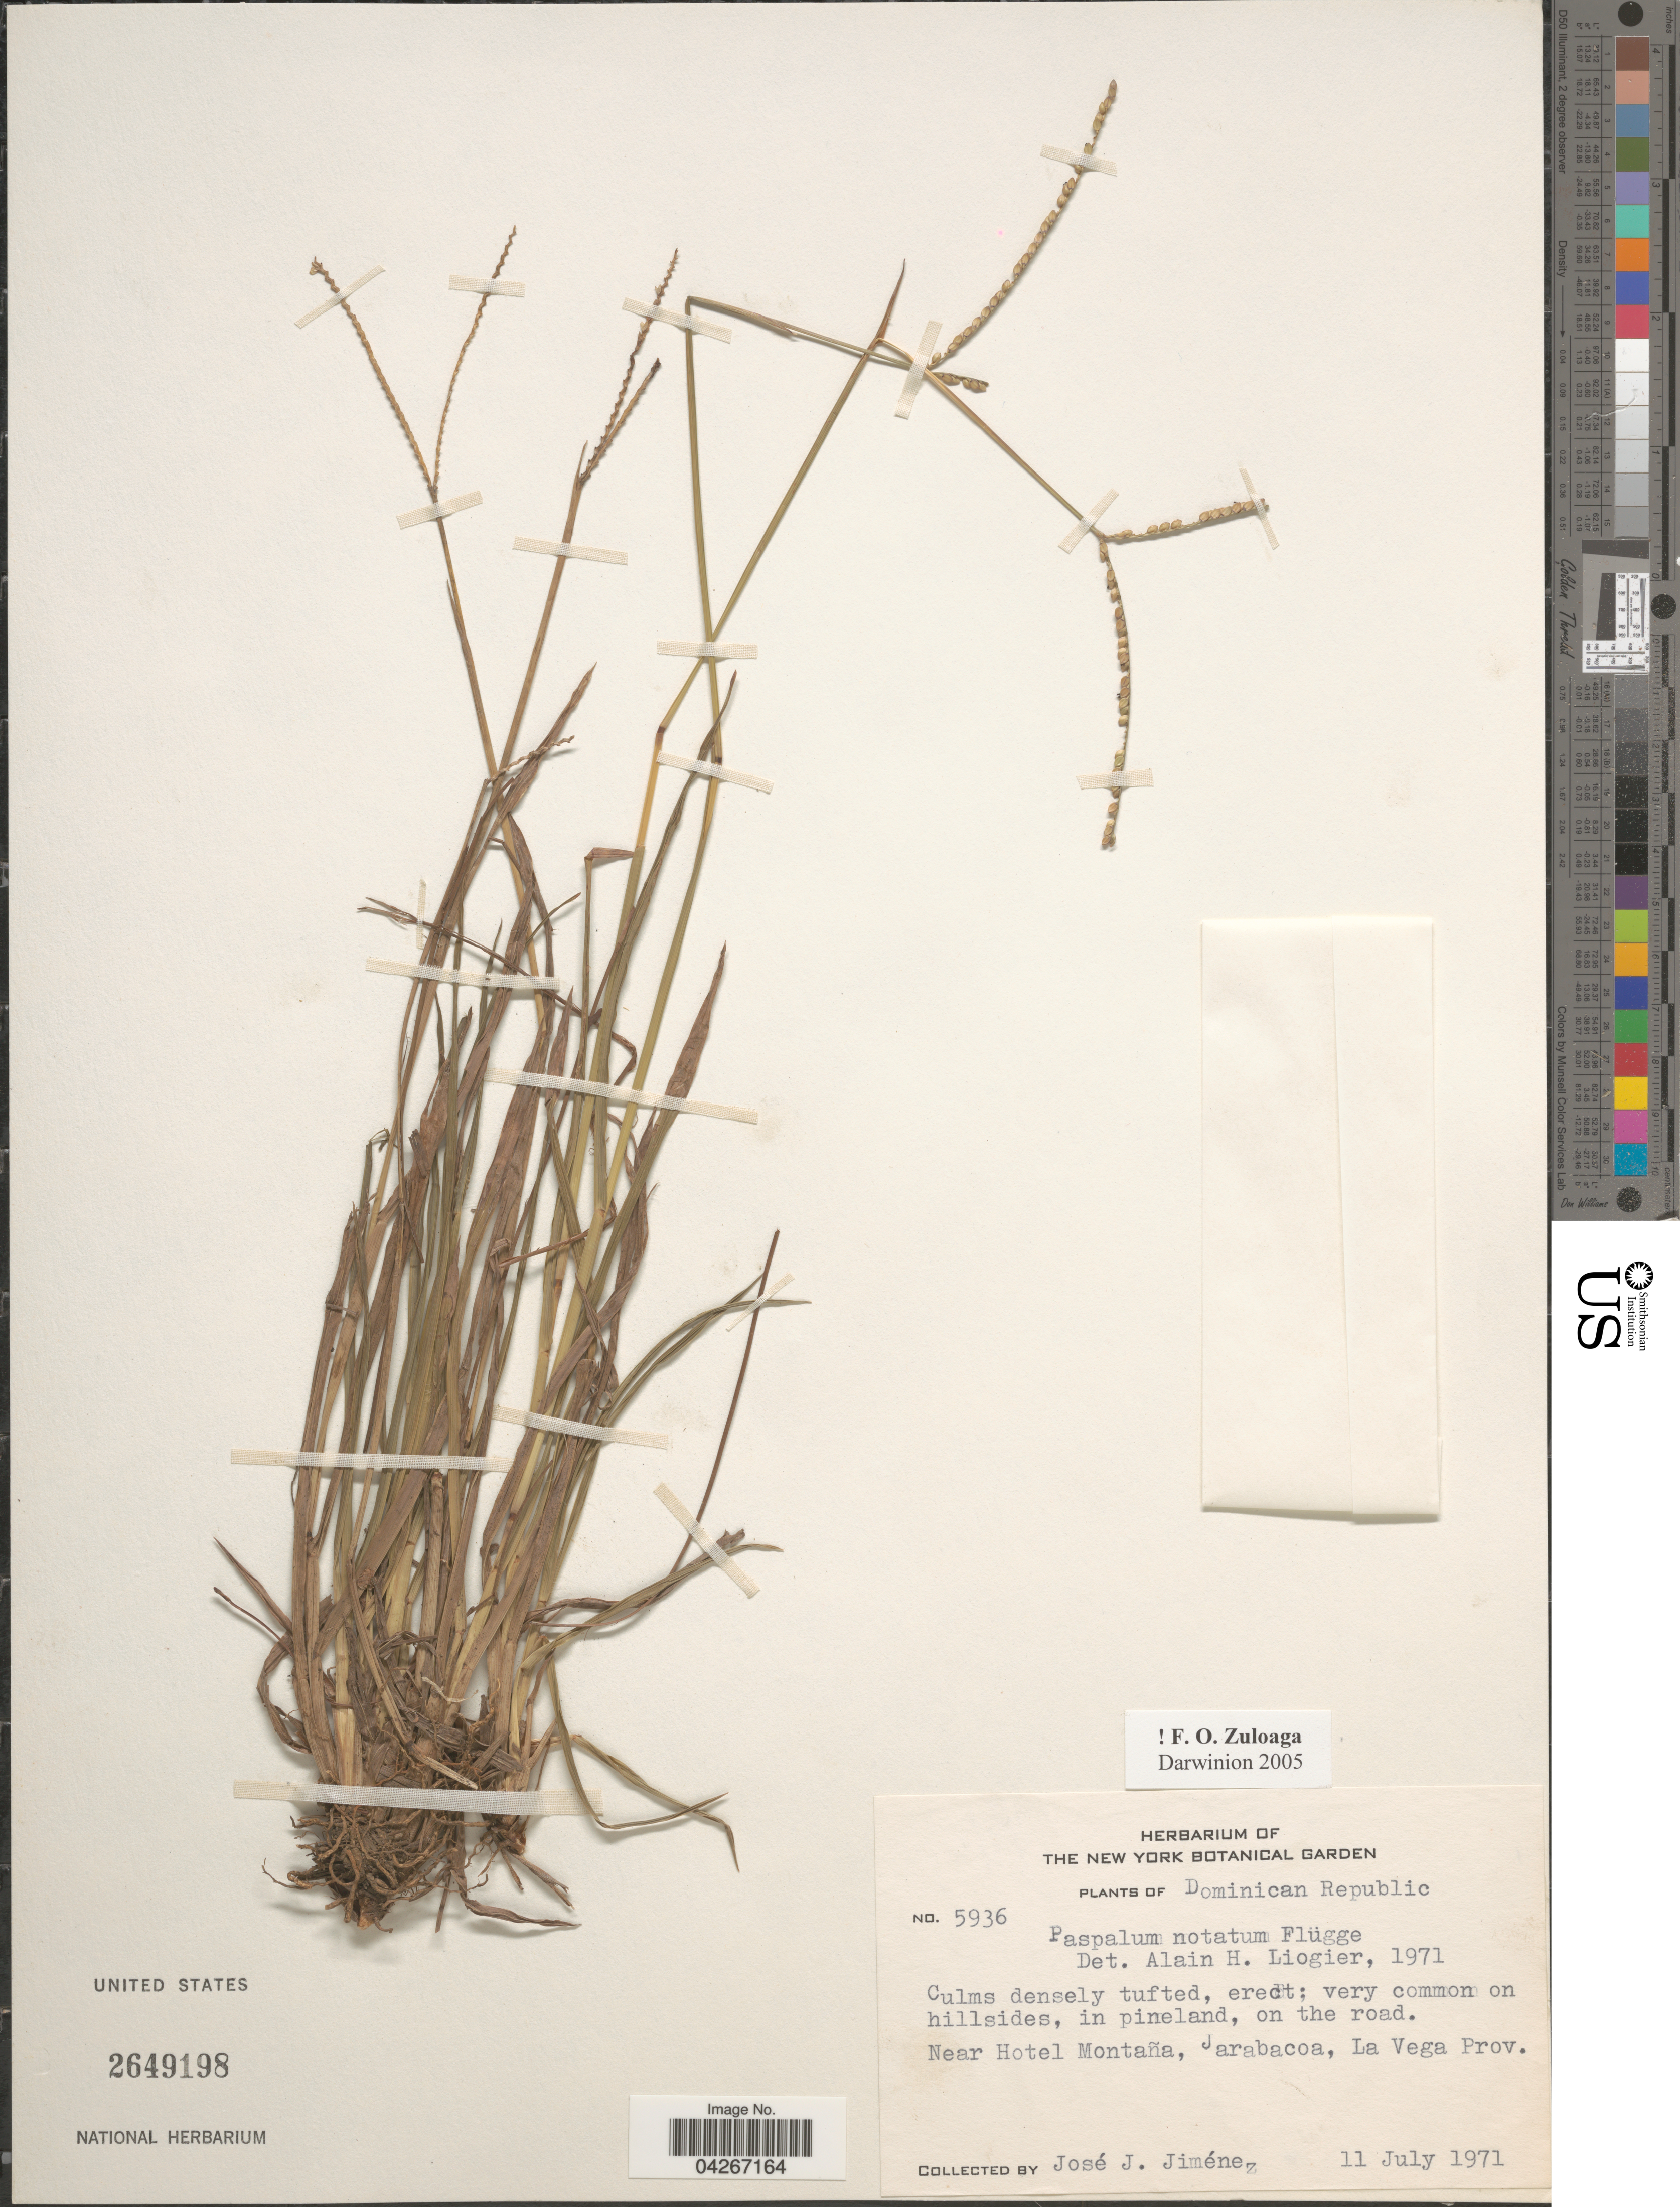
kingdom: Plantae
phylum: Tracheophyta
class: Liliopsida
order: Poales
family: Poaceae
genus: Paspalum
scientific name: Paspalum notatum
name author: Flüggé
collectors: J. J. Jiménez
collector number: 5936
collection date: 1971-07-11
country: Dominican Republic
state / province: La Vega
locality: Near Hotel Montaña, Jarabacoa.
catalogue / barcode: US 2649198